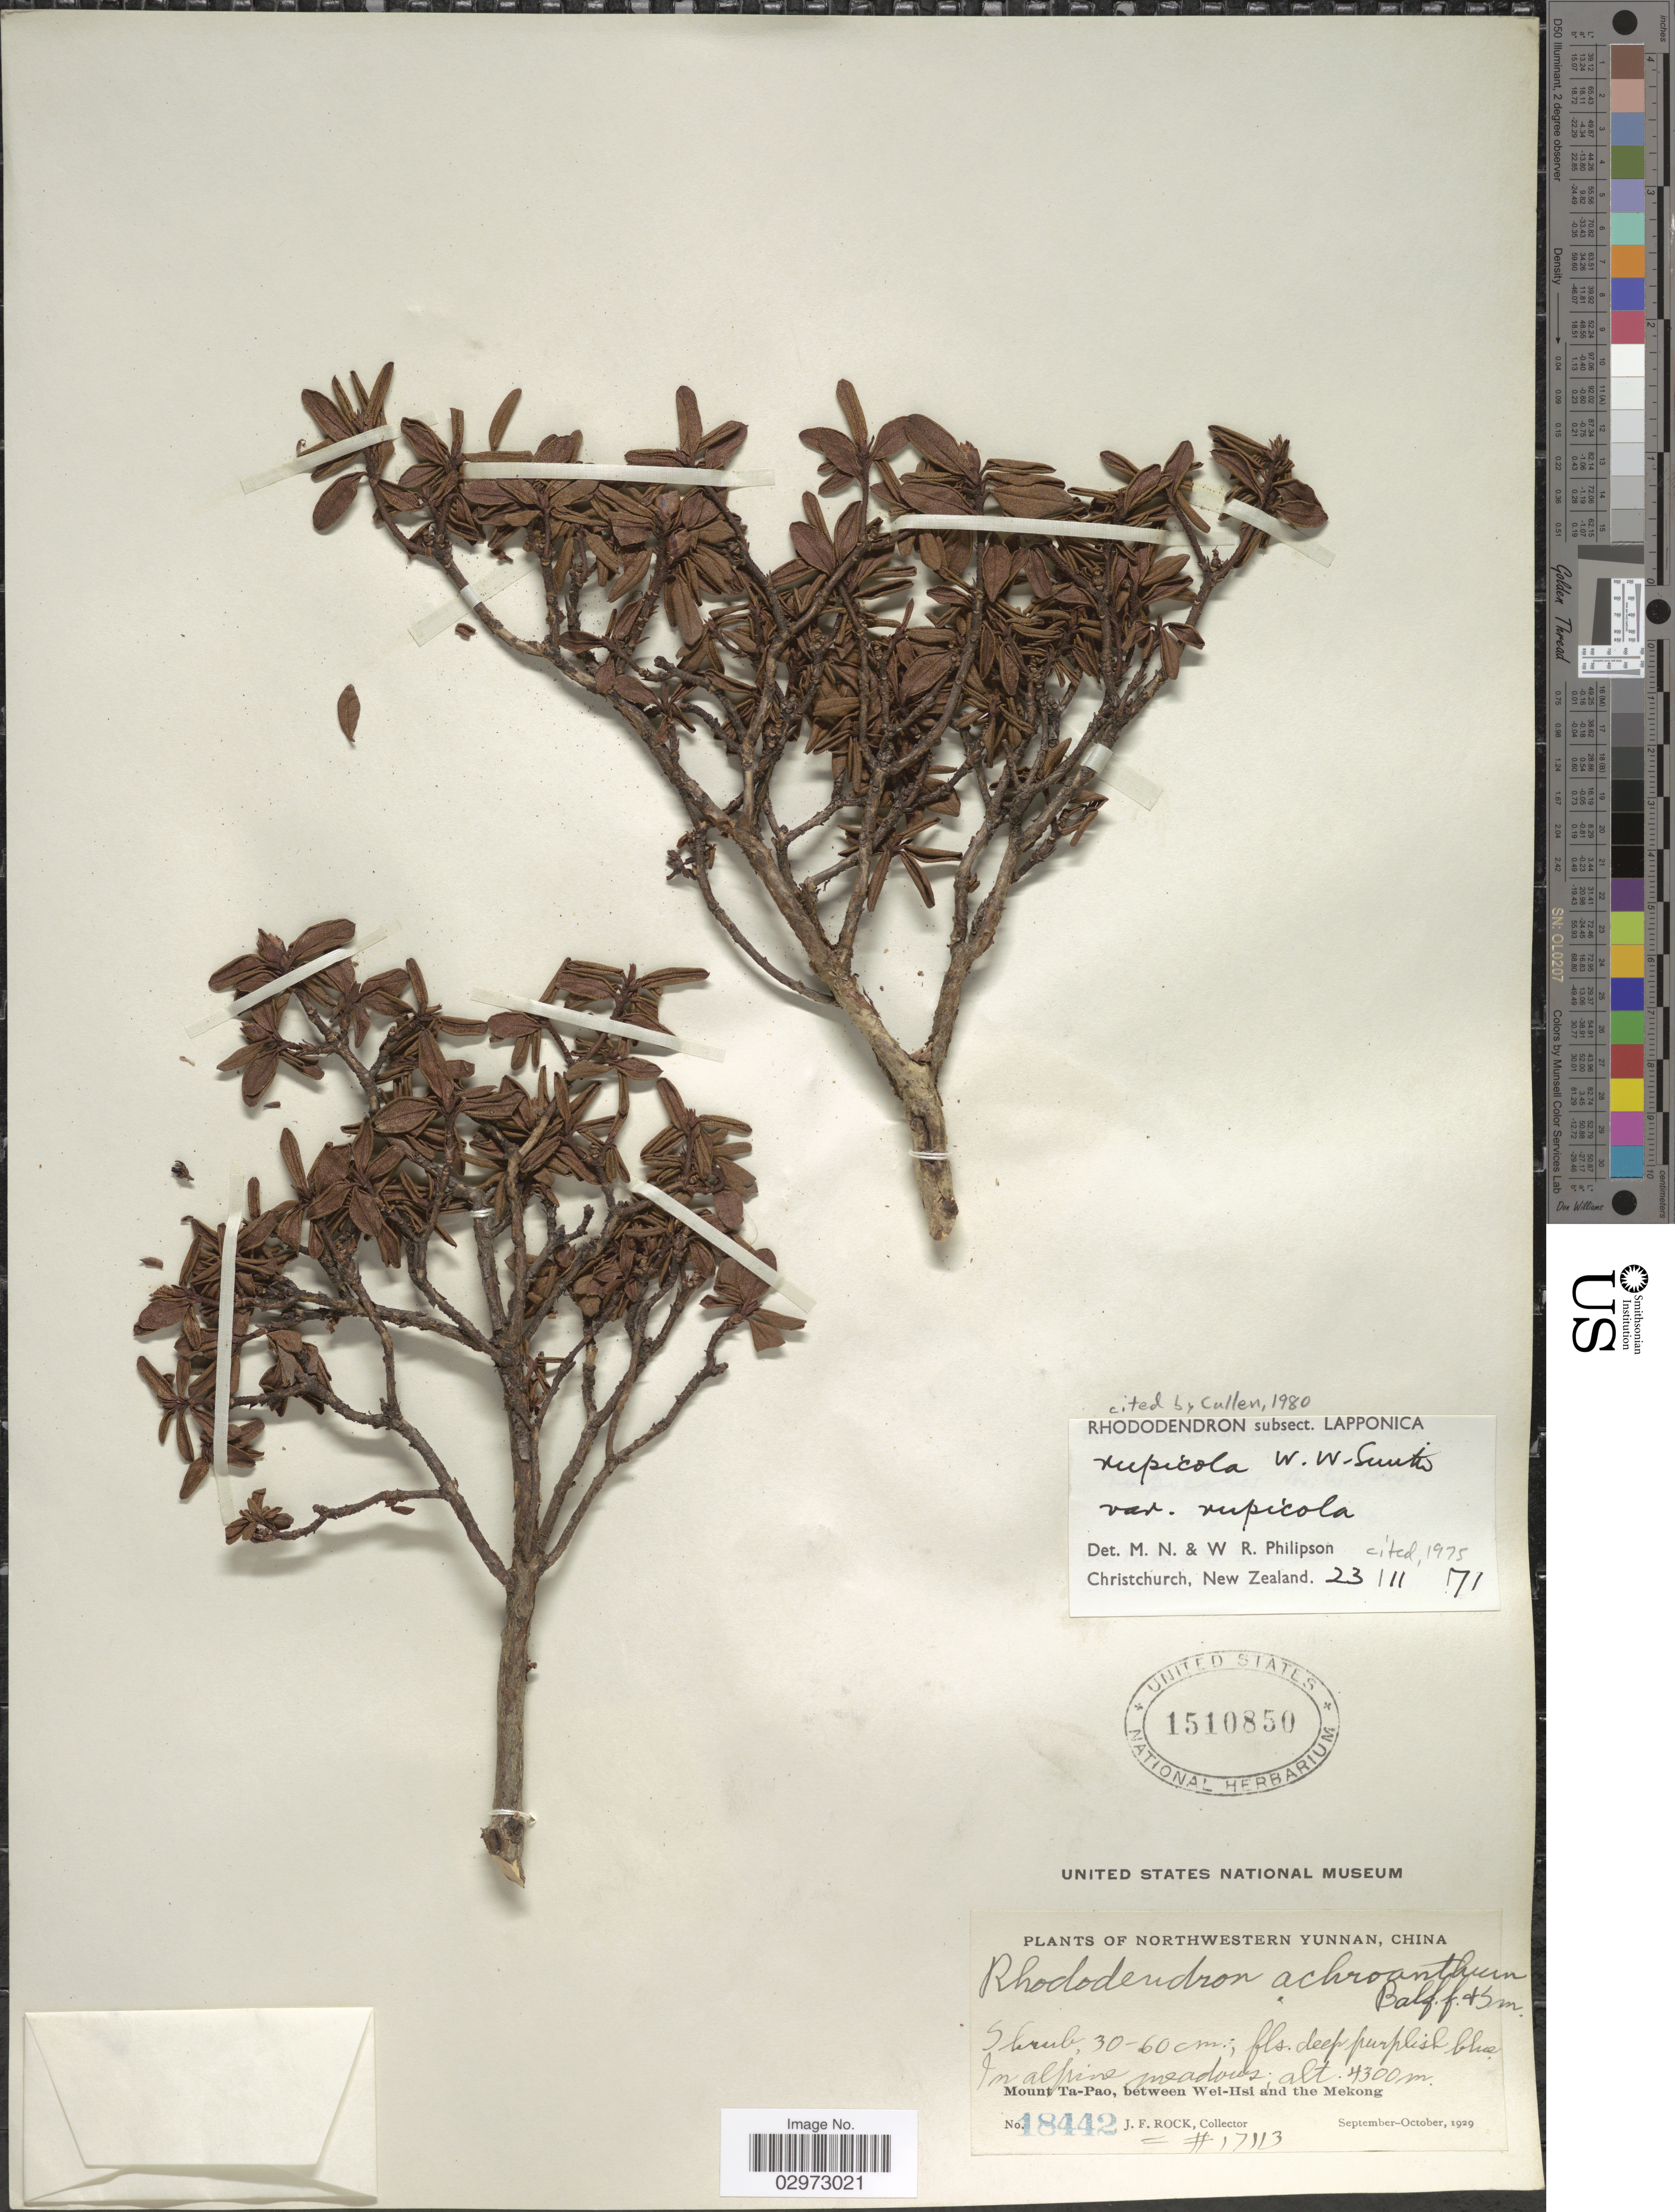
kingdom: Plantae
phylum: Tracheophyta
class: Magnoliopsida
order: Ericales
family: Ericaceae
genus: Rhododendron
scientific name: Rhododendron rupicola var. rupicola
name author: W.W. Sm.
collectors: J. Rock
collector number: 18442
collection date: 1929-09/1929-10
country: China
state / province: Yunnan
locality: Northwestern Yunnan, In alpine meadows. Mount Ta-Pao, between Wei-Hsi and the Mekong.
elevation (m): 4300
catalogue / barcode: US 1510850